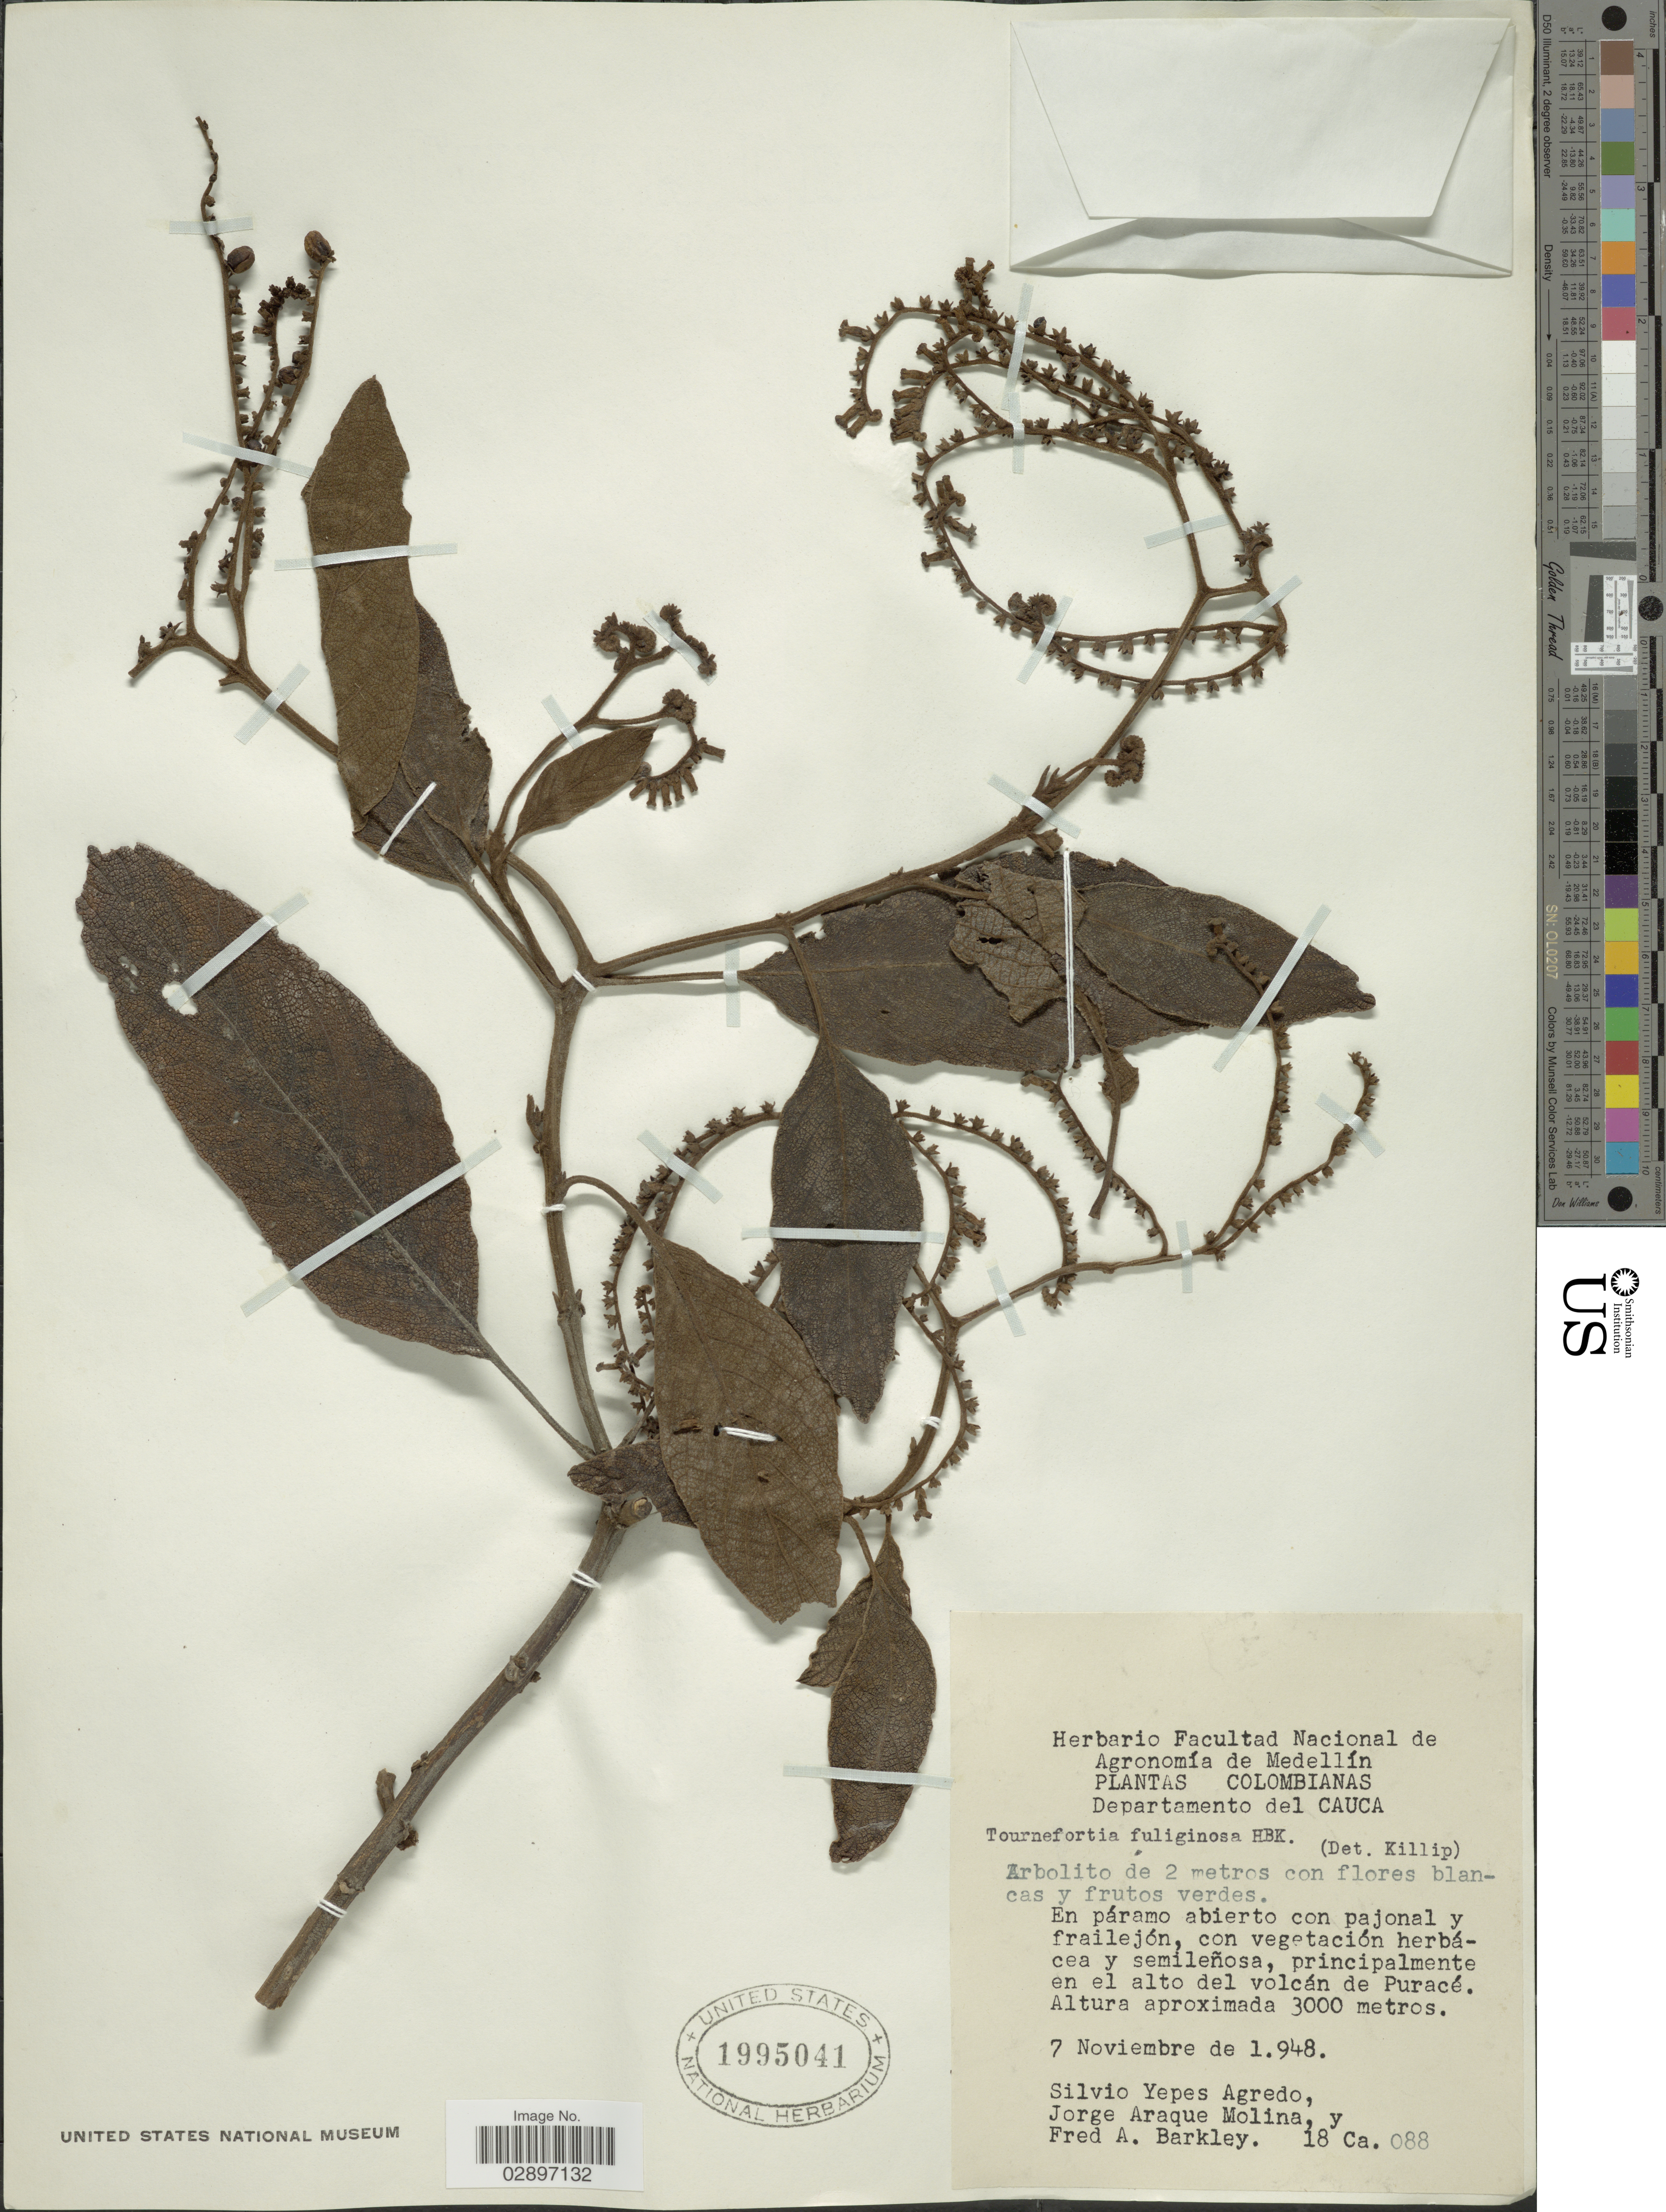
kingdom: Plantae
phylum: Tracheophyta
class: Magnoliopsida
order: Boraginales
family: Heliotropiaceae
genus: Tournefortia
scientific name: Tournefortia fuliginosa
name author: Kunth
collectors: S. Yepes-Agredo, J. Araque Molina & F. A. Barkley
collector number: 18Ca088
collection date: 1948-11-07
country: Colombia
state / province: Cauca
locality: Departamento del Cauca. En páramo abierto con pajonal y frailejón, con vegetación herbácea y semileñosa, principalmente en el alto del volcán de Puracé.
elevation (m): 3000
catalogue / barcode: US 1995041